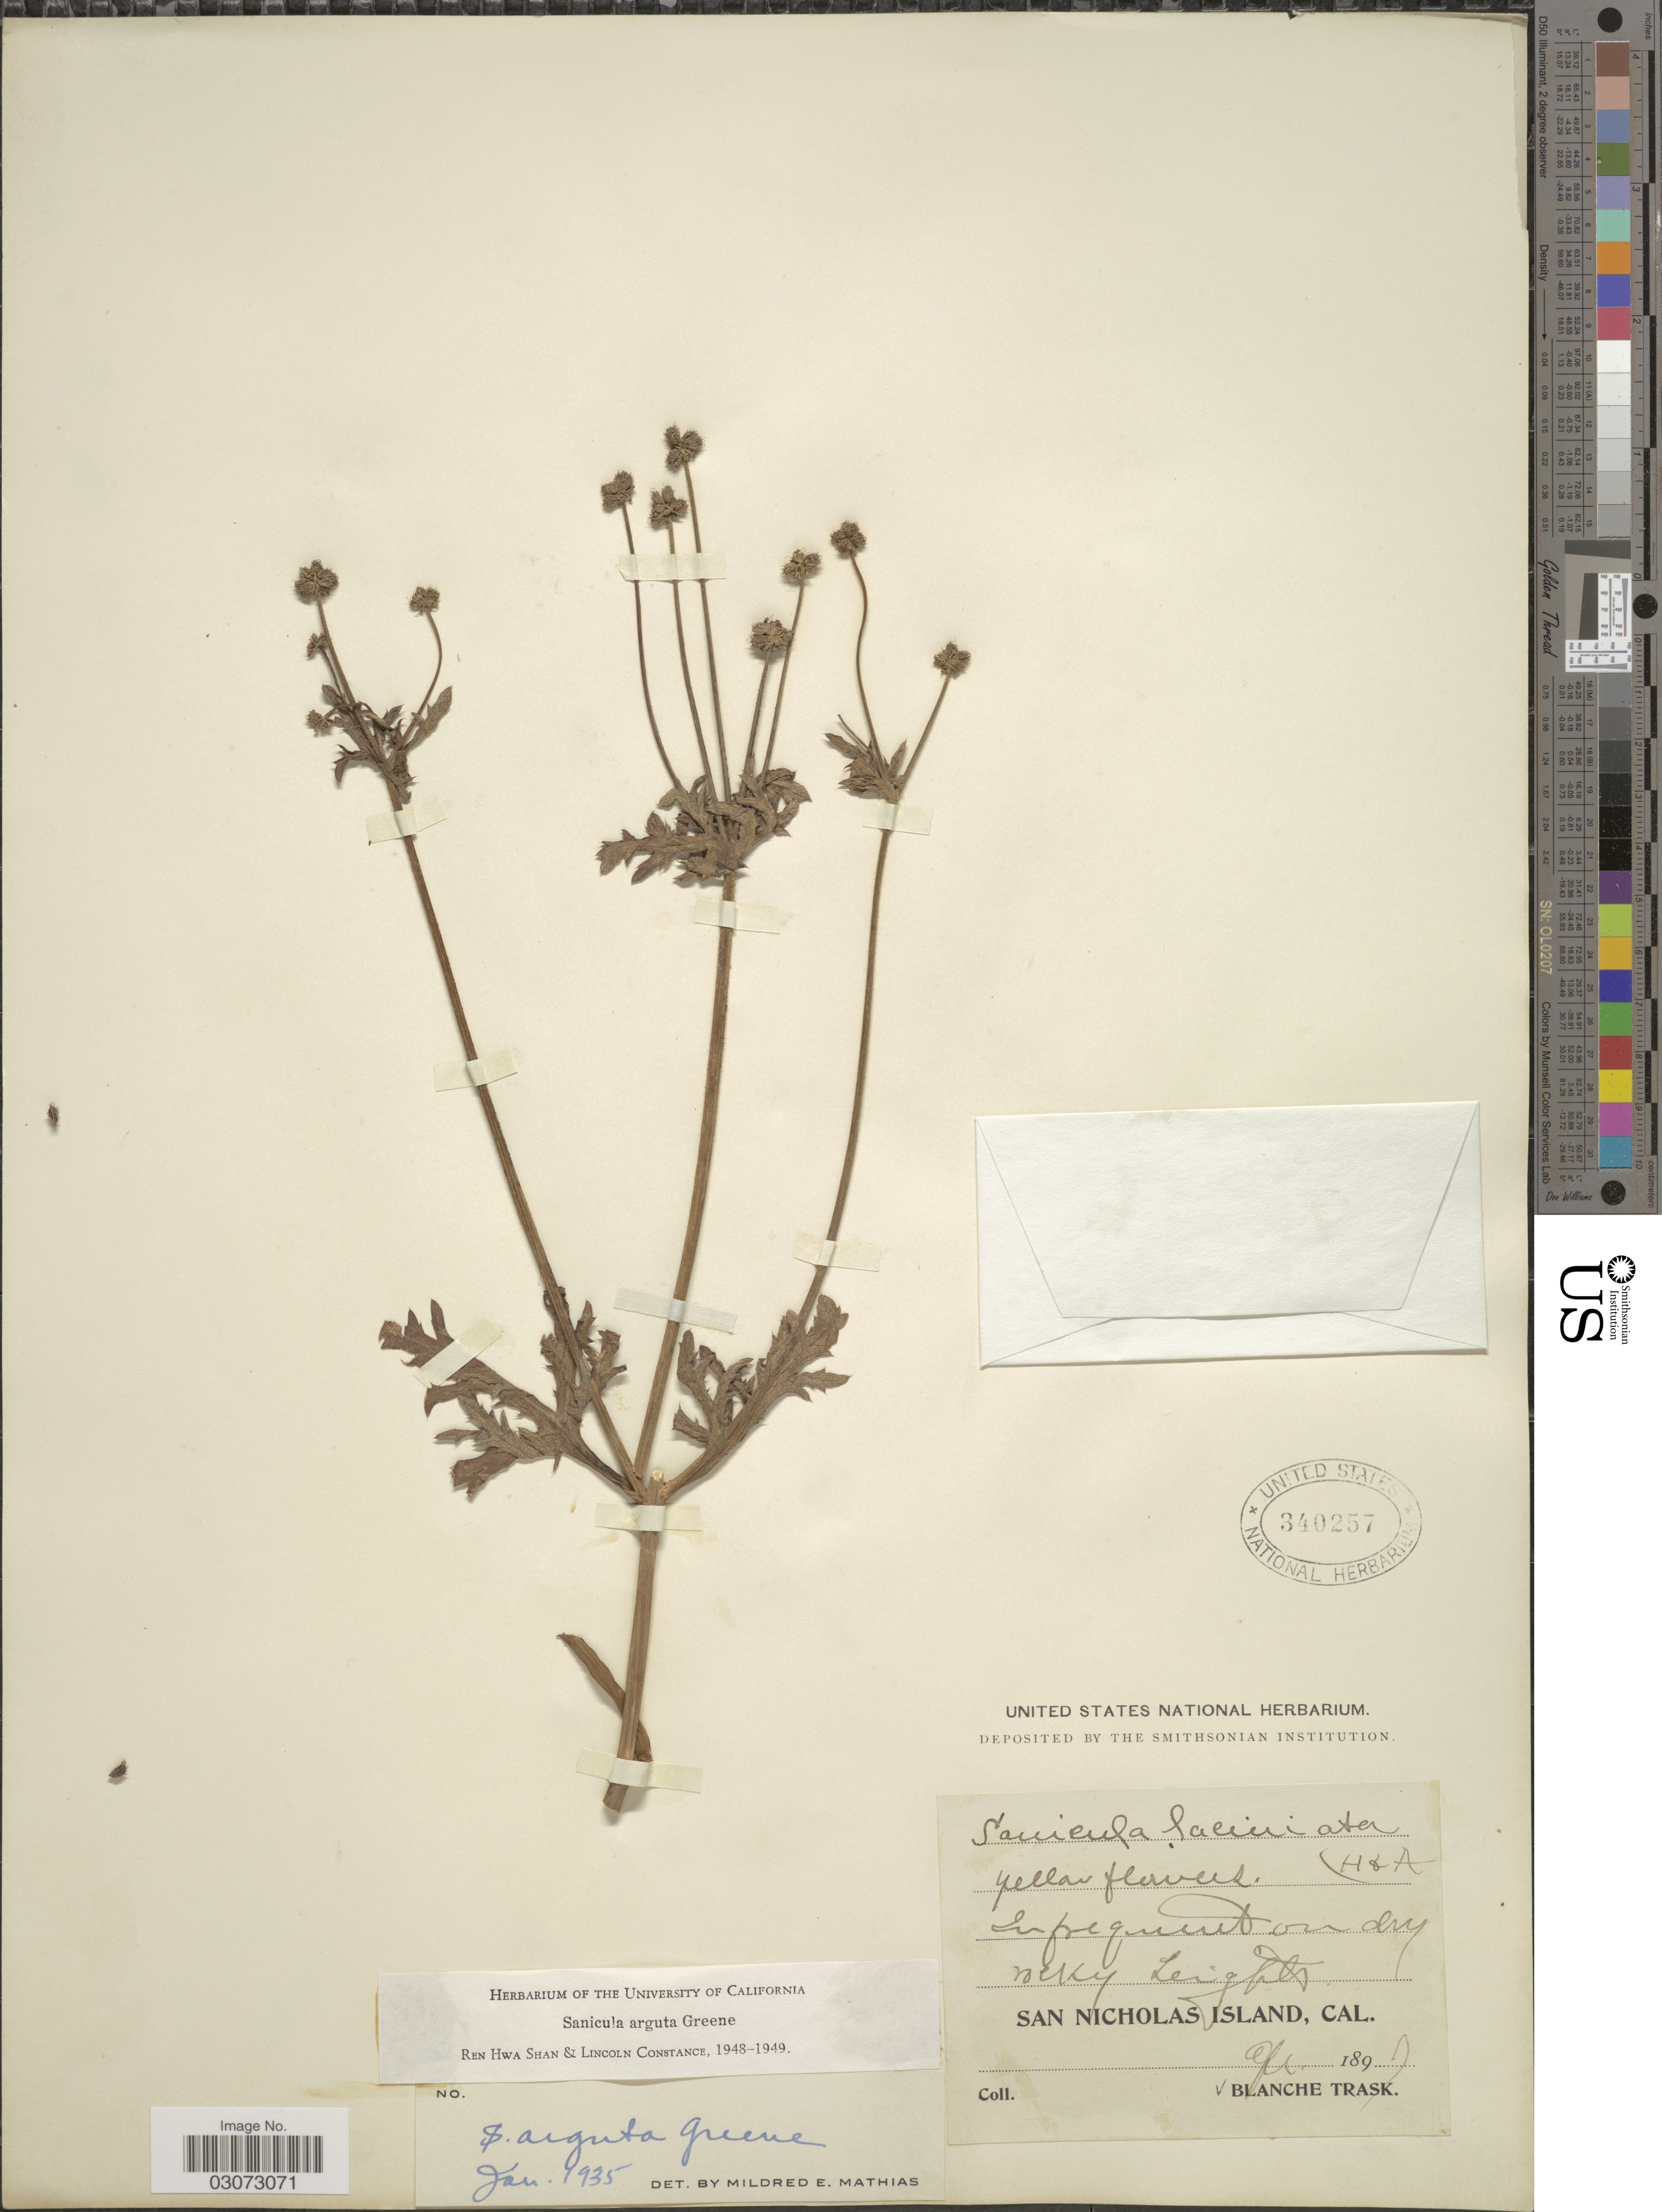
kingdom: Plantae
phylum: Tracheophyta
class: Magnoliopsida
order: Apiales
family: Apiaceae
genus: Sanicula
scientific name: Sanicula arguta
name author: Greene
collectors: B. Trask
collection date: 1897-04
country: United States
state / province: California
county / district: Ventura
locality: San Nicholas Island, Cal.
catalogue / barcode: US 340257